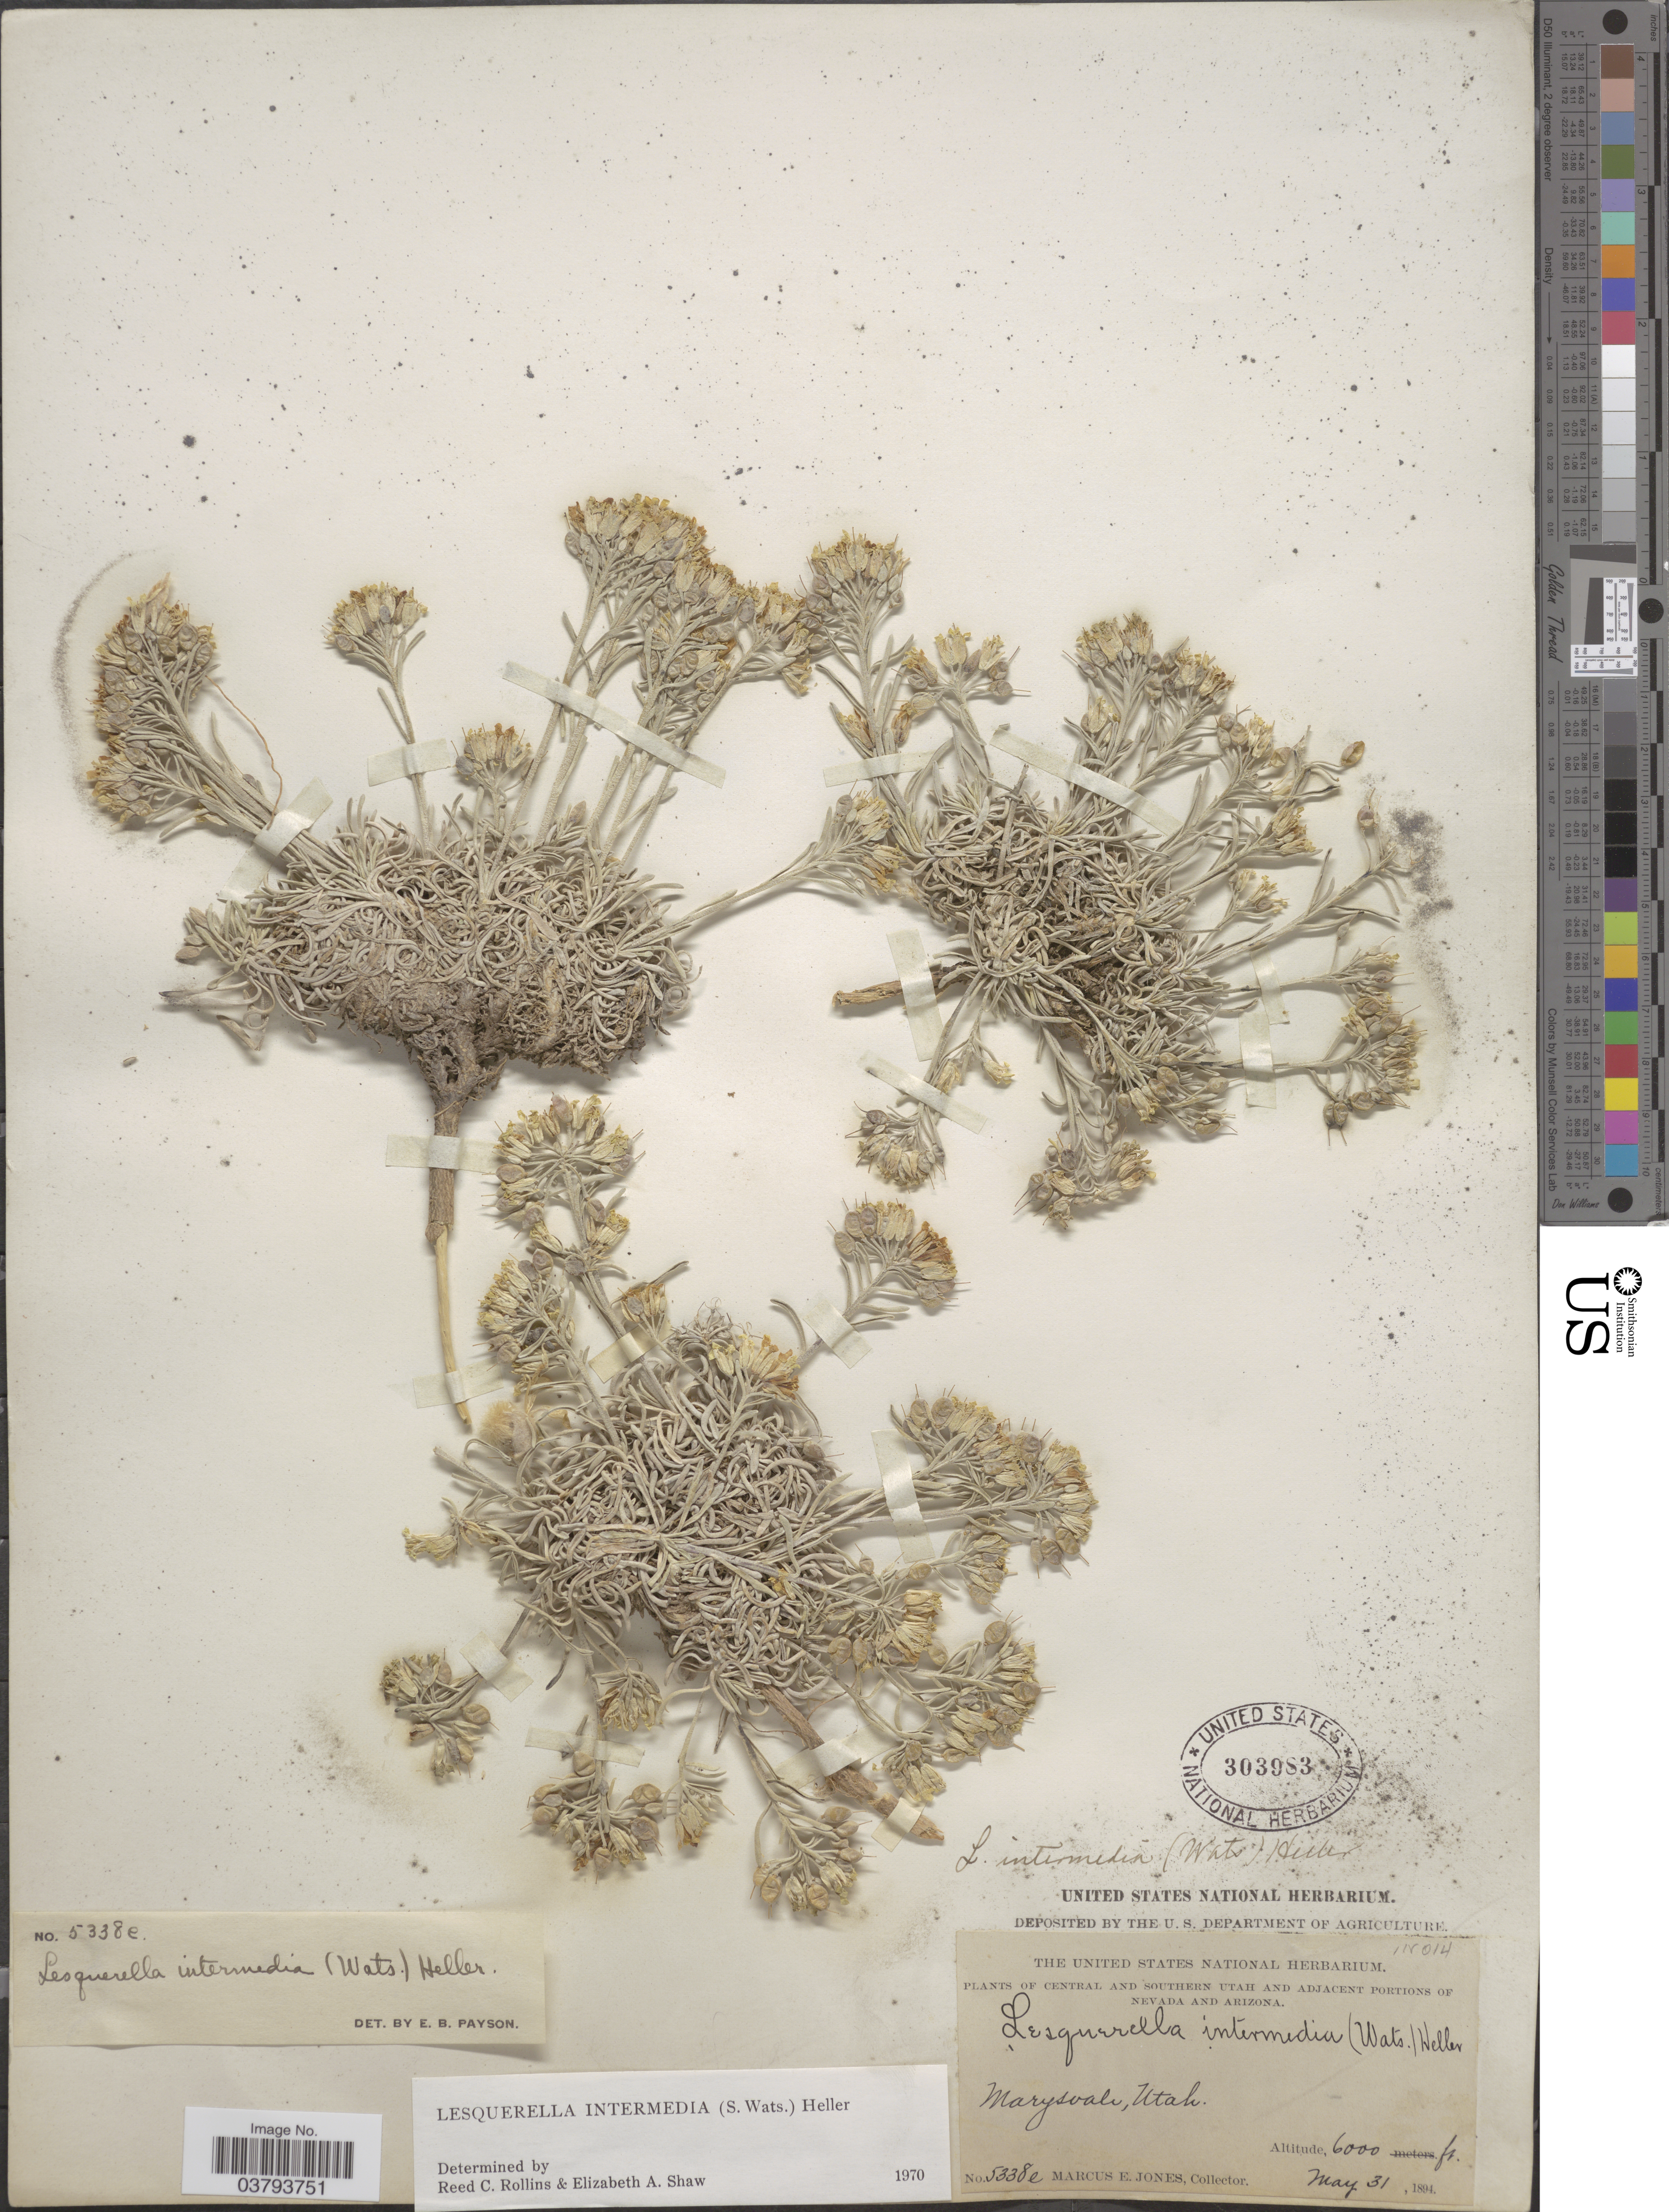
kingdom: Plantae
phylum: Tracheophyta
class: Magnoliopsida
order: Brassicales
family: Brassicaceae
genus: Lesquerella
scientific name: Lesquerella intermedia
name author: (S. Watson) A. Heller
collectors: M. E. Jones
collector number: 5338e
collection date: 1894-05-31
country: United States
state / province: Utah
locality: Central and Southern Utah. Marysvale.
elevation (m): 1829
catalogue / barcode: US 303983